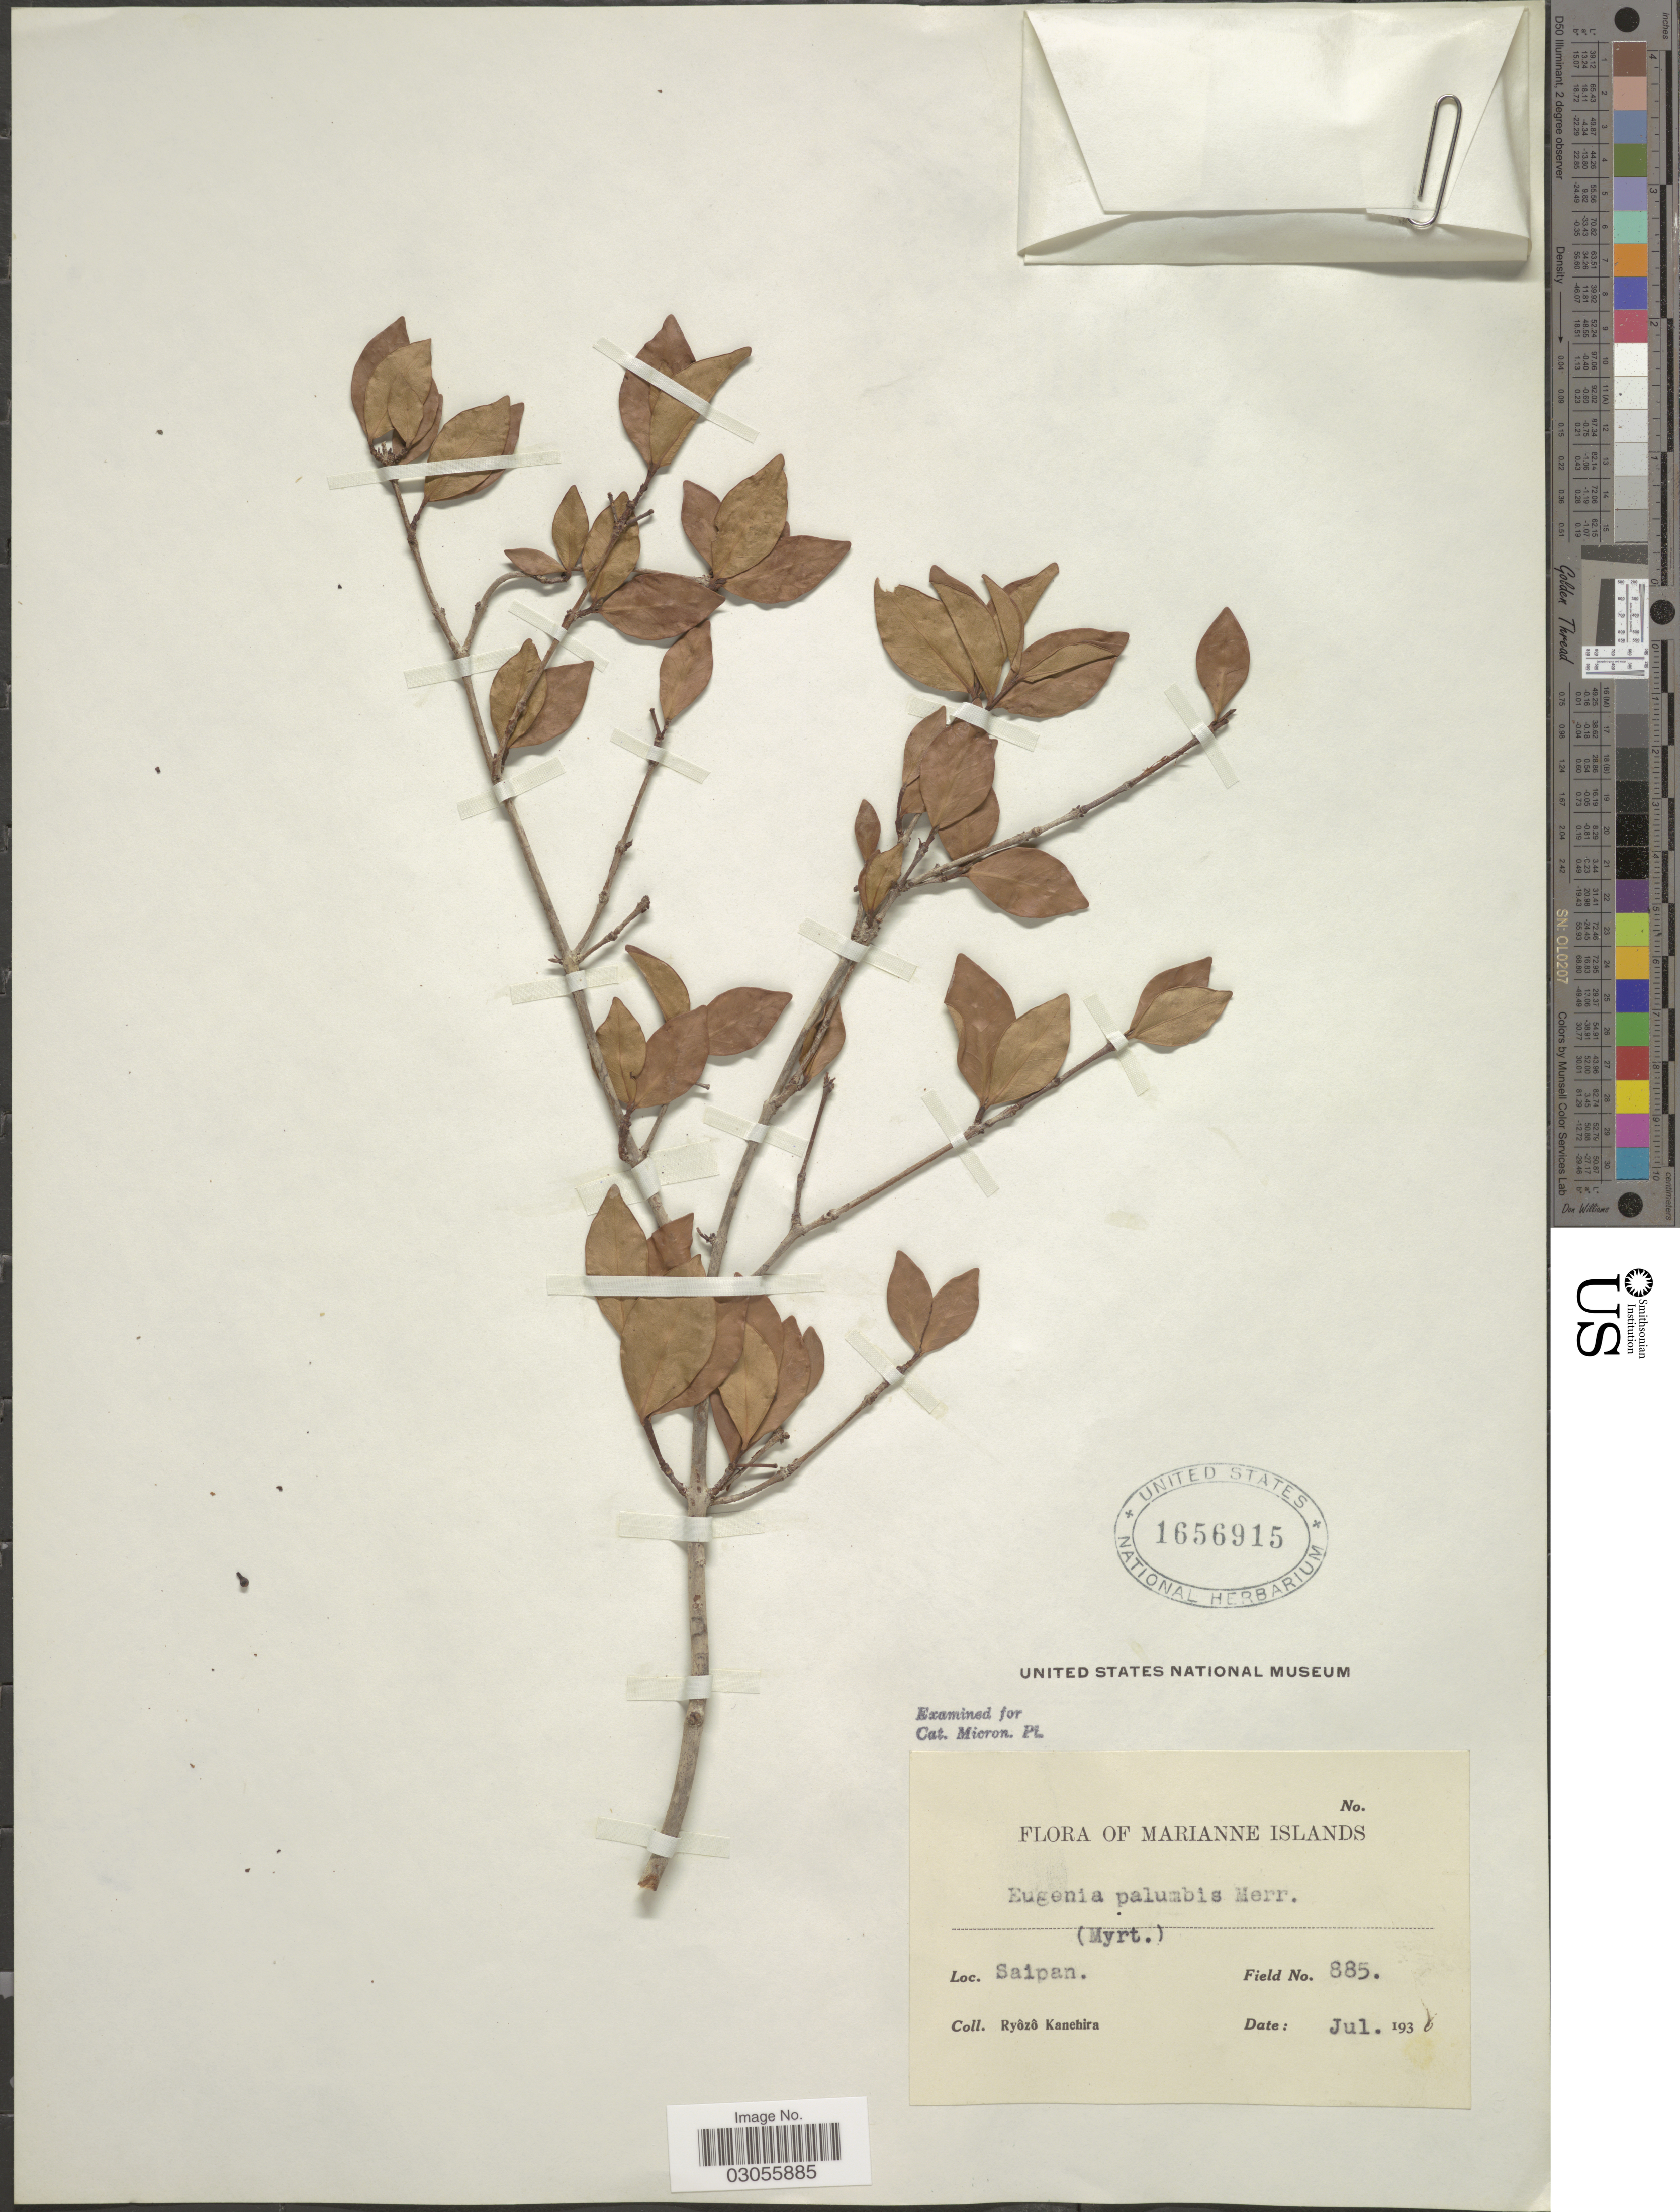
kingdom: Plantae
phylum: Tracheophyta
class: Magnoliopsida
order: Myrtales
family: Myrtaceae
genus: Eugenia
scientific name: Eugenia palumbis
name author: Merr.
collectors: R. Kanehira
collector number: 885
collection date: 1936-07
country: Northern Mariana Islands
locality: Saipan. Marianne Islands.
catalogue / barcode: US 1656915